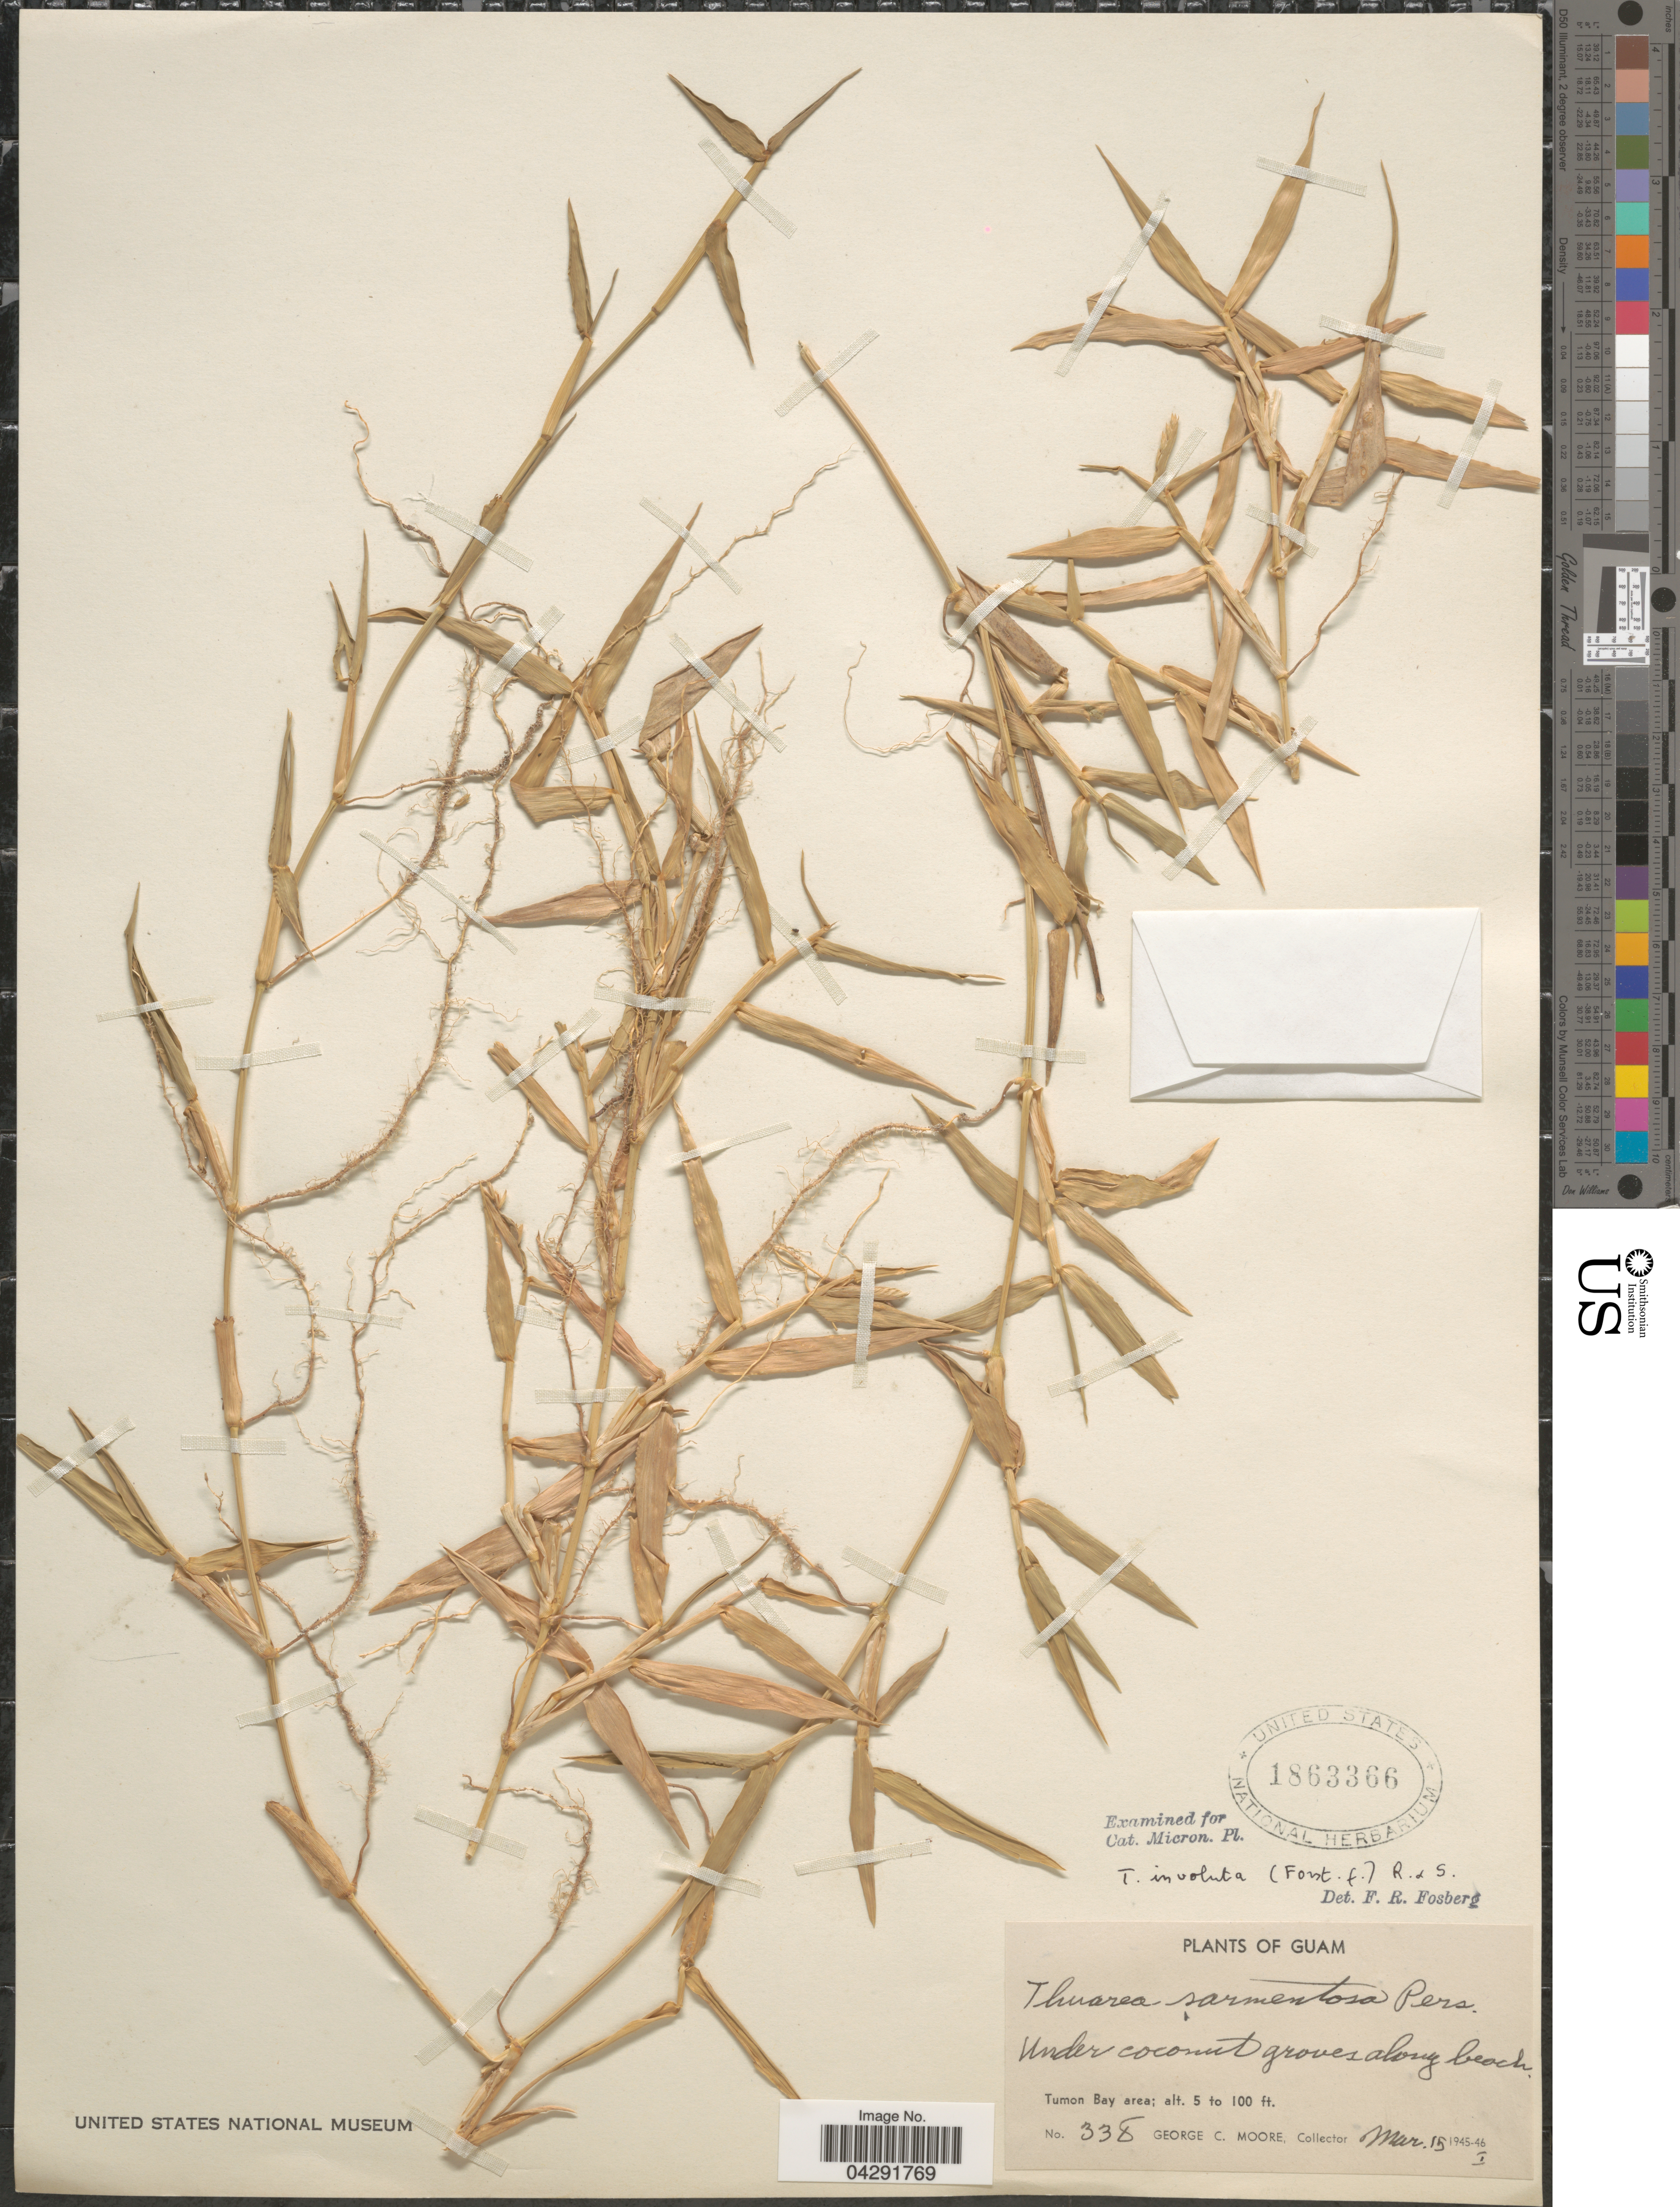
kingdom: Plantae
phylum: Tracheophyta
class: Liliopsida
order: Poales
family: Poaceae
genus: Thuarea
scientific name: Thuarea involuta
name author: (G. Forst.) R. Br. ex Sm.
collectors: G. C. Moore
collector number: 338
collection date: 1945-03-15/1946-03-15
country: Guam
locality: Under coconut groves along beach. Tumon Bay area.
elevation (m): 2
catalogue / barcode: US 1863366